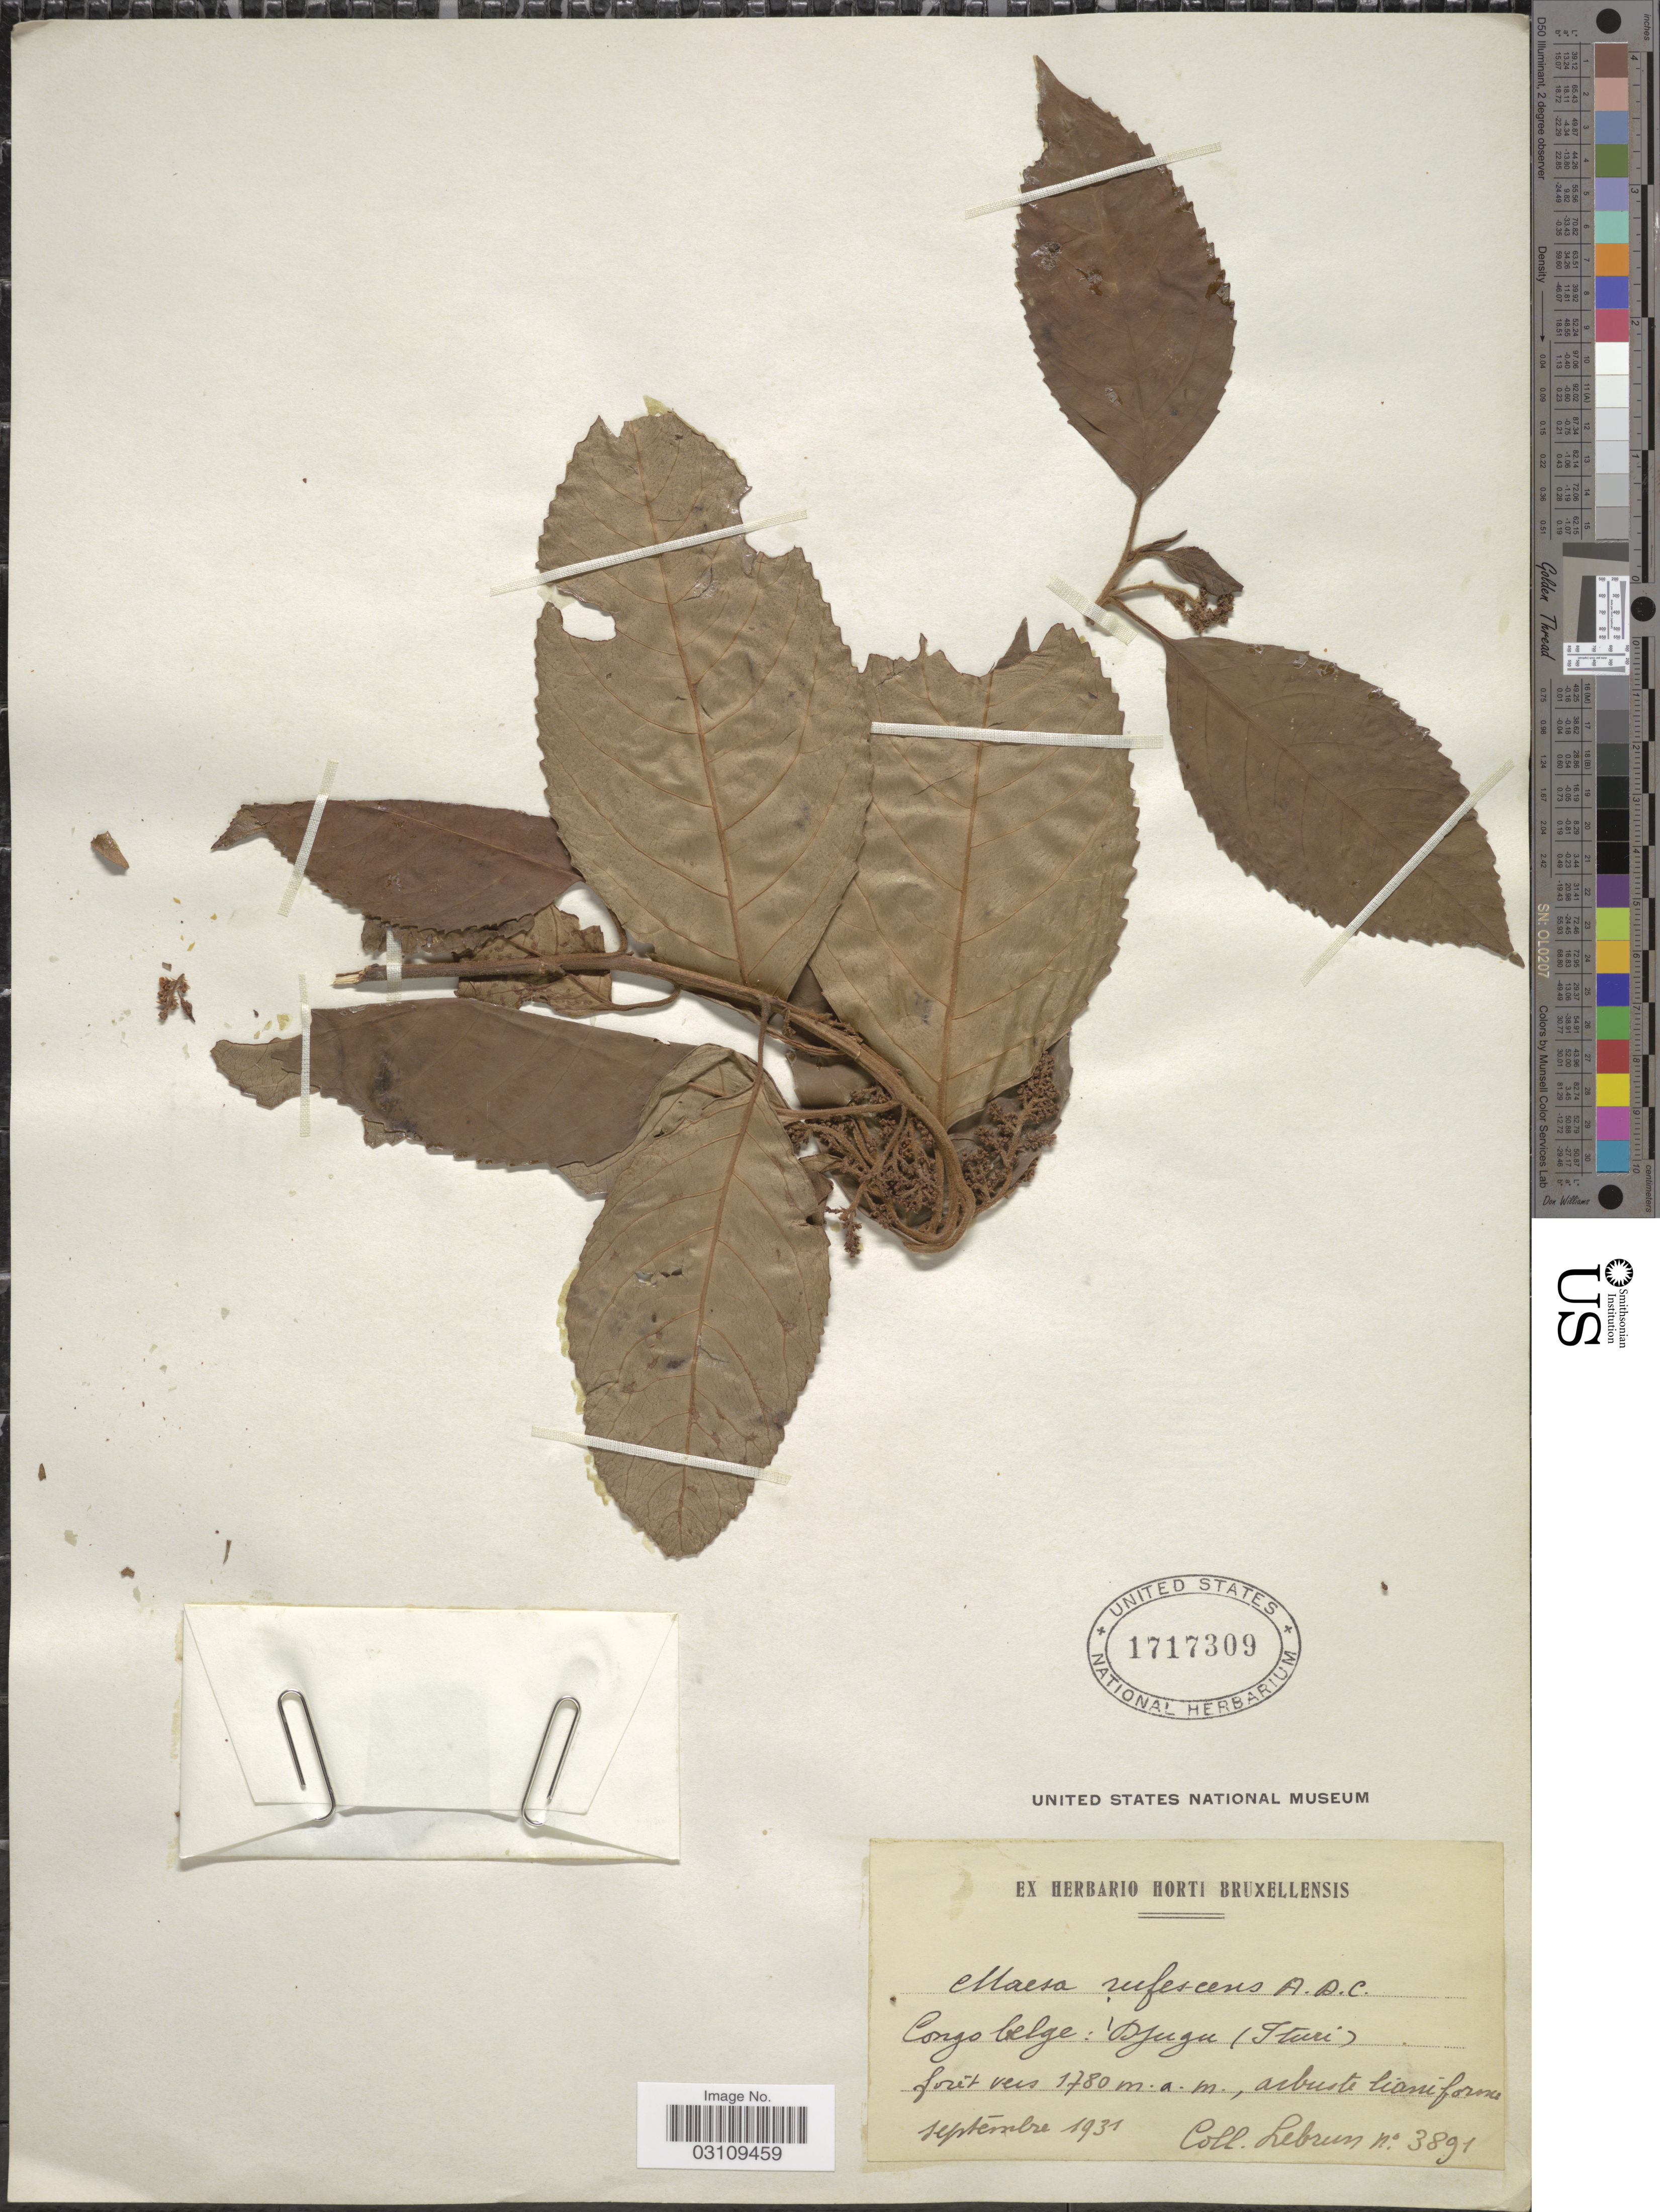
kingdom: Plantae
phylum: Tracheophyta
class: Magnoliopsida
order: Ericales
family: Primulaceae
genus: Maesa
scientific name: Maesa rufescens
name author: A. DC.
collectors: J.A. Lebrun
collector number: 3891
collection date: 1931-09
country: Congo, Democratic Republic of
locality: Congo belge: Djugu (Ituri).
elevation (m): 1780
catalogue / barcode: US 1717309